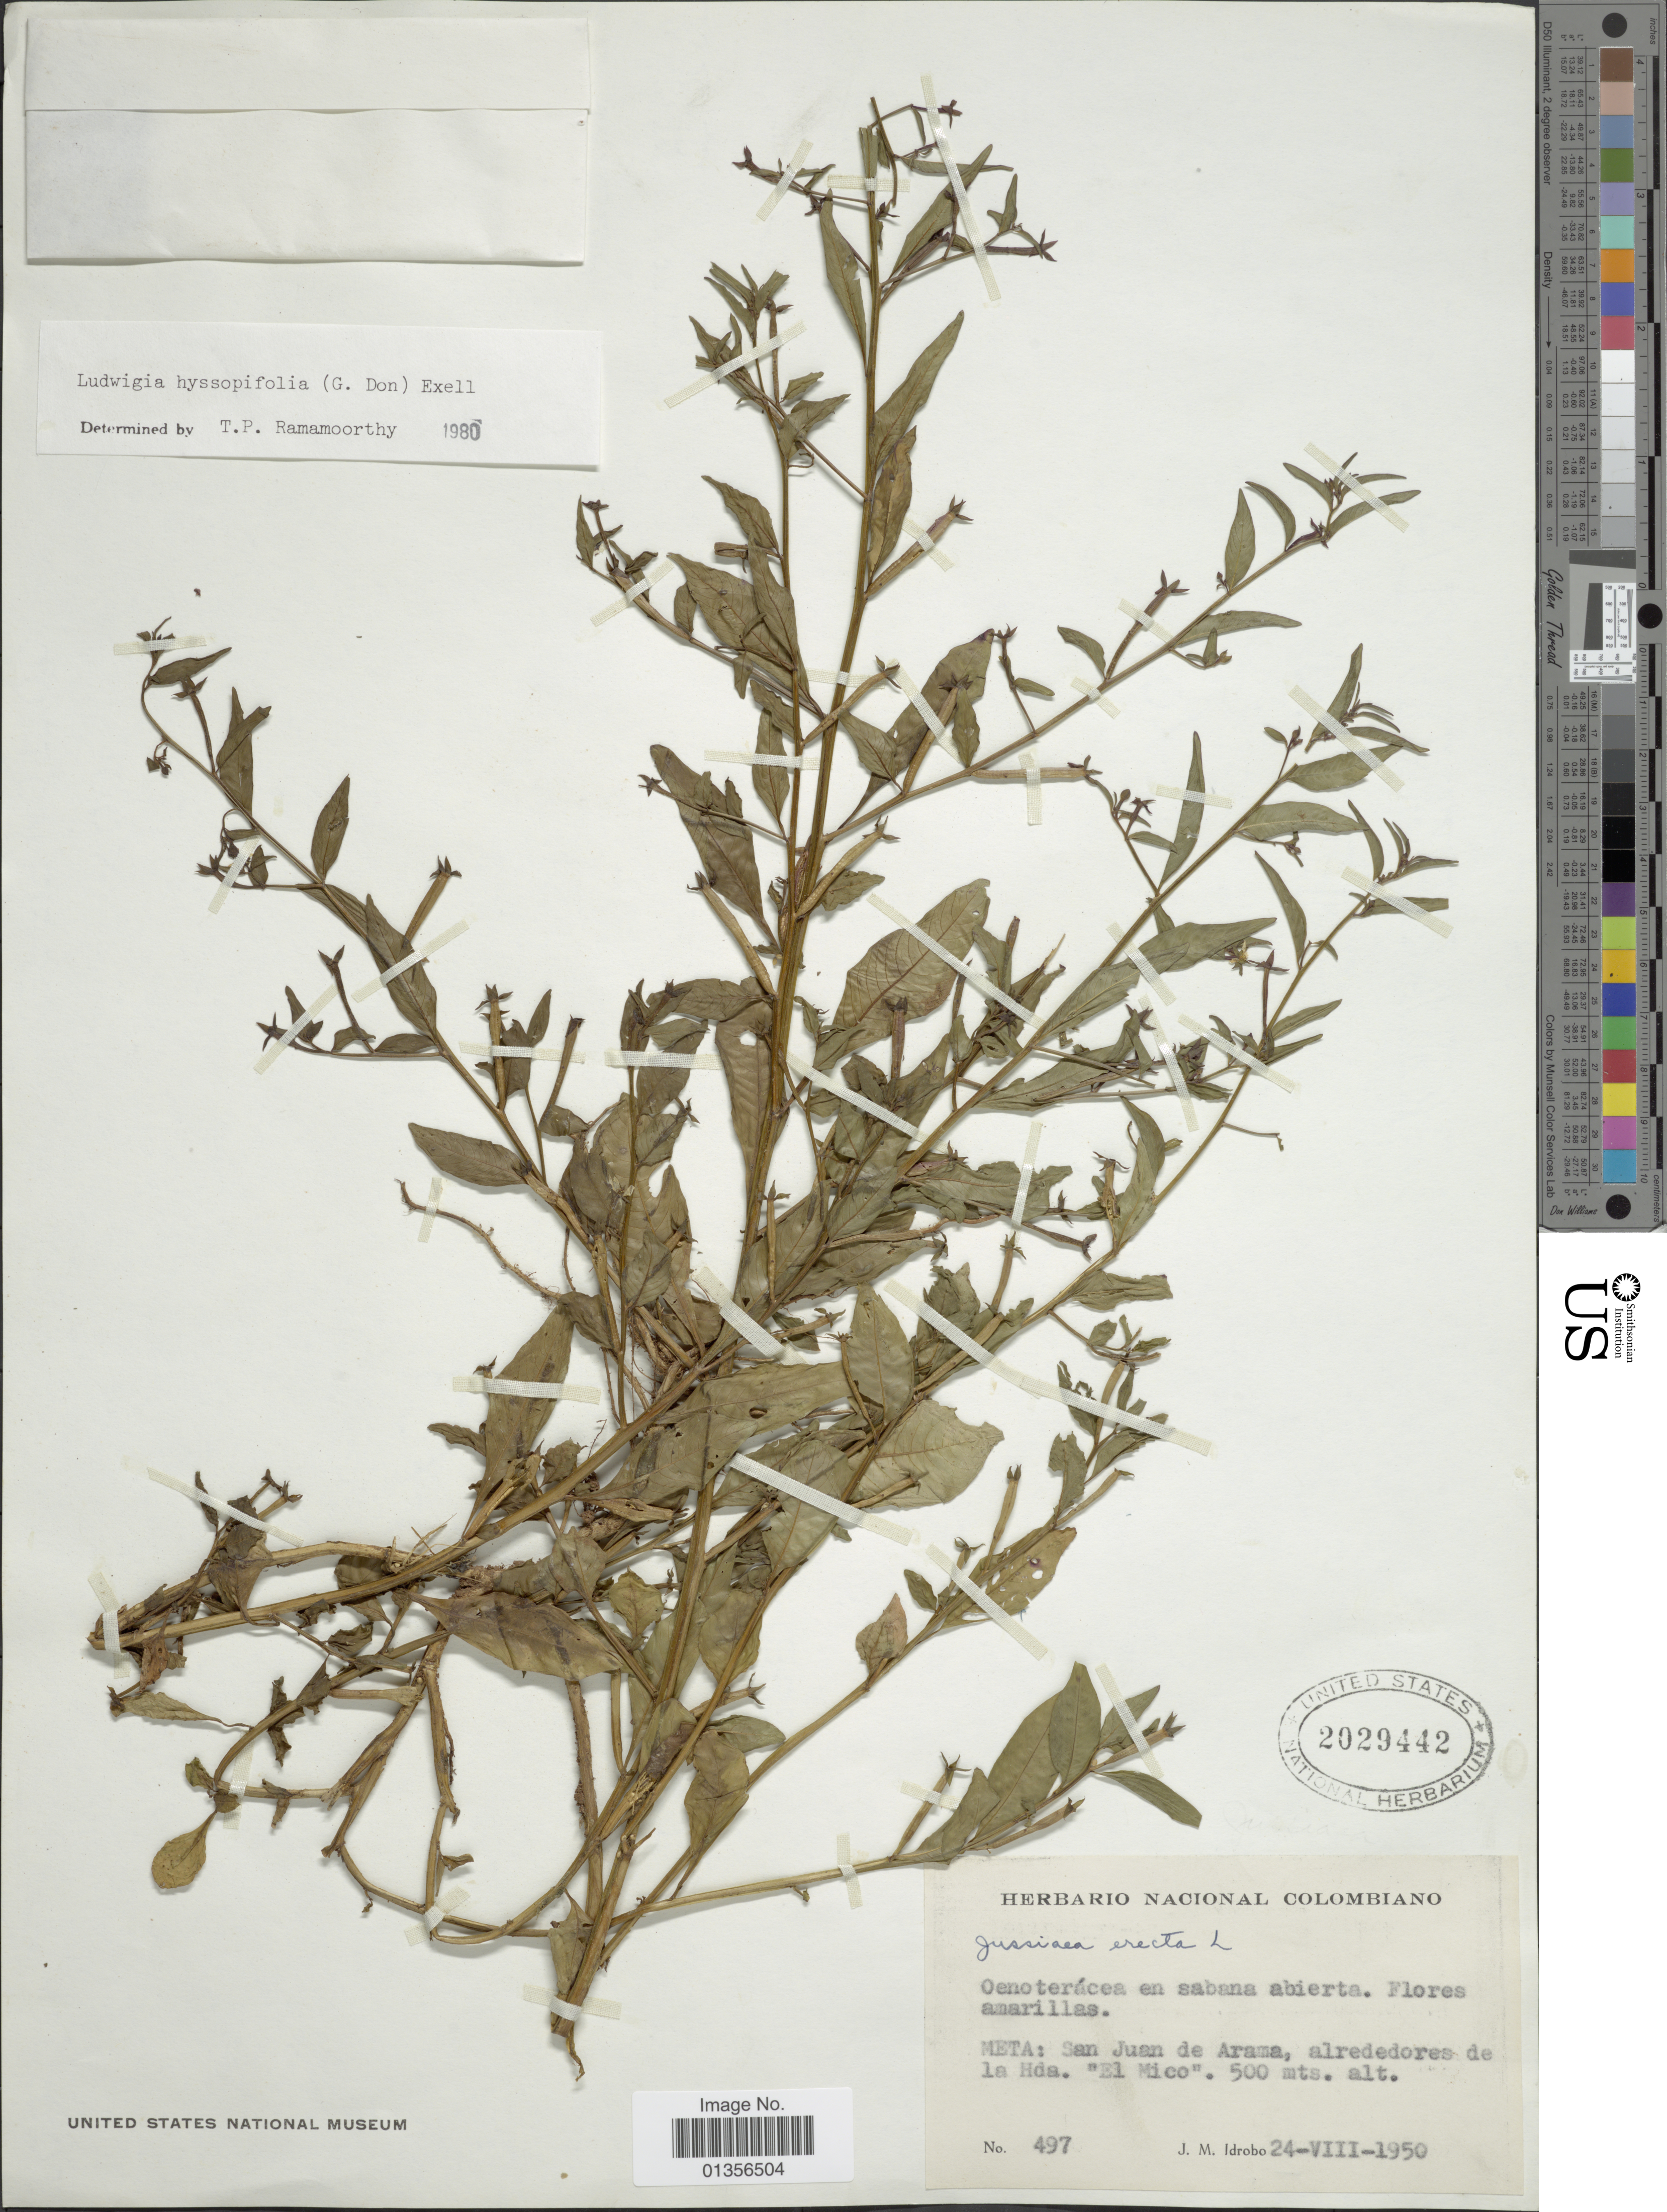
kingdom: Plantae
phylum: Tracheophyta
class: Magnoliopsida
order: Myrtales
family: Onagraceae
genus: Ludwigia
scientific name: Ludwigia hyssopifolia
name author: (G. Don) Exell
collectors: J. M. Idrobo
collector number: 497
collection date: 1950-08-24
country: Colombia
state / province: Meta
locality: San Juan de Arama, alrededores de la Hda. "El Mico"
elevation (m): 500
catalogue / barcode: US 2029442